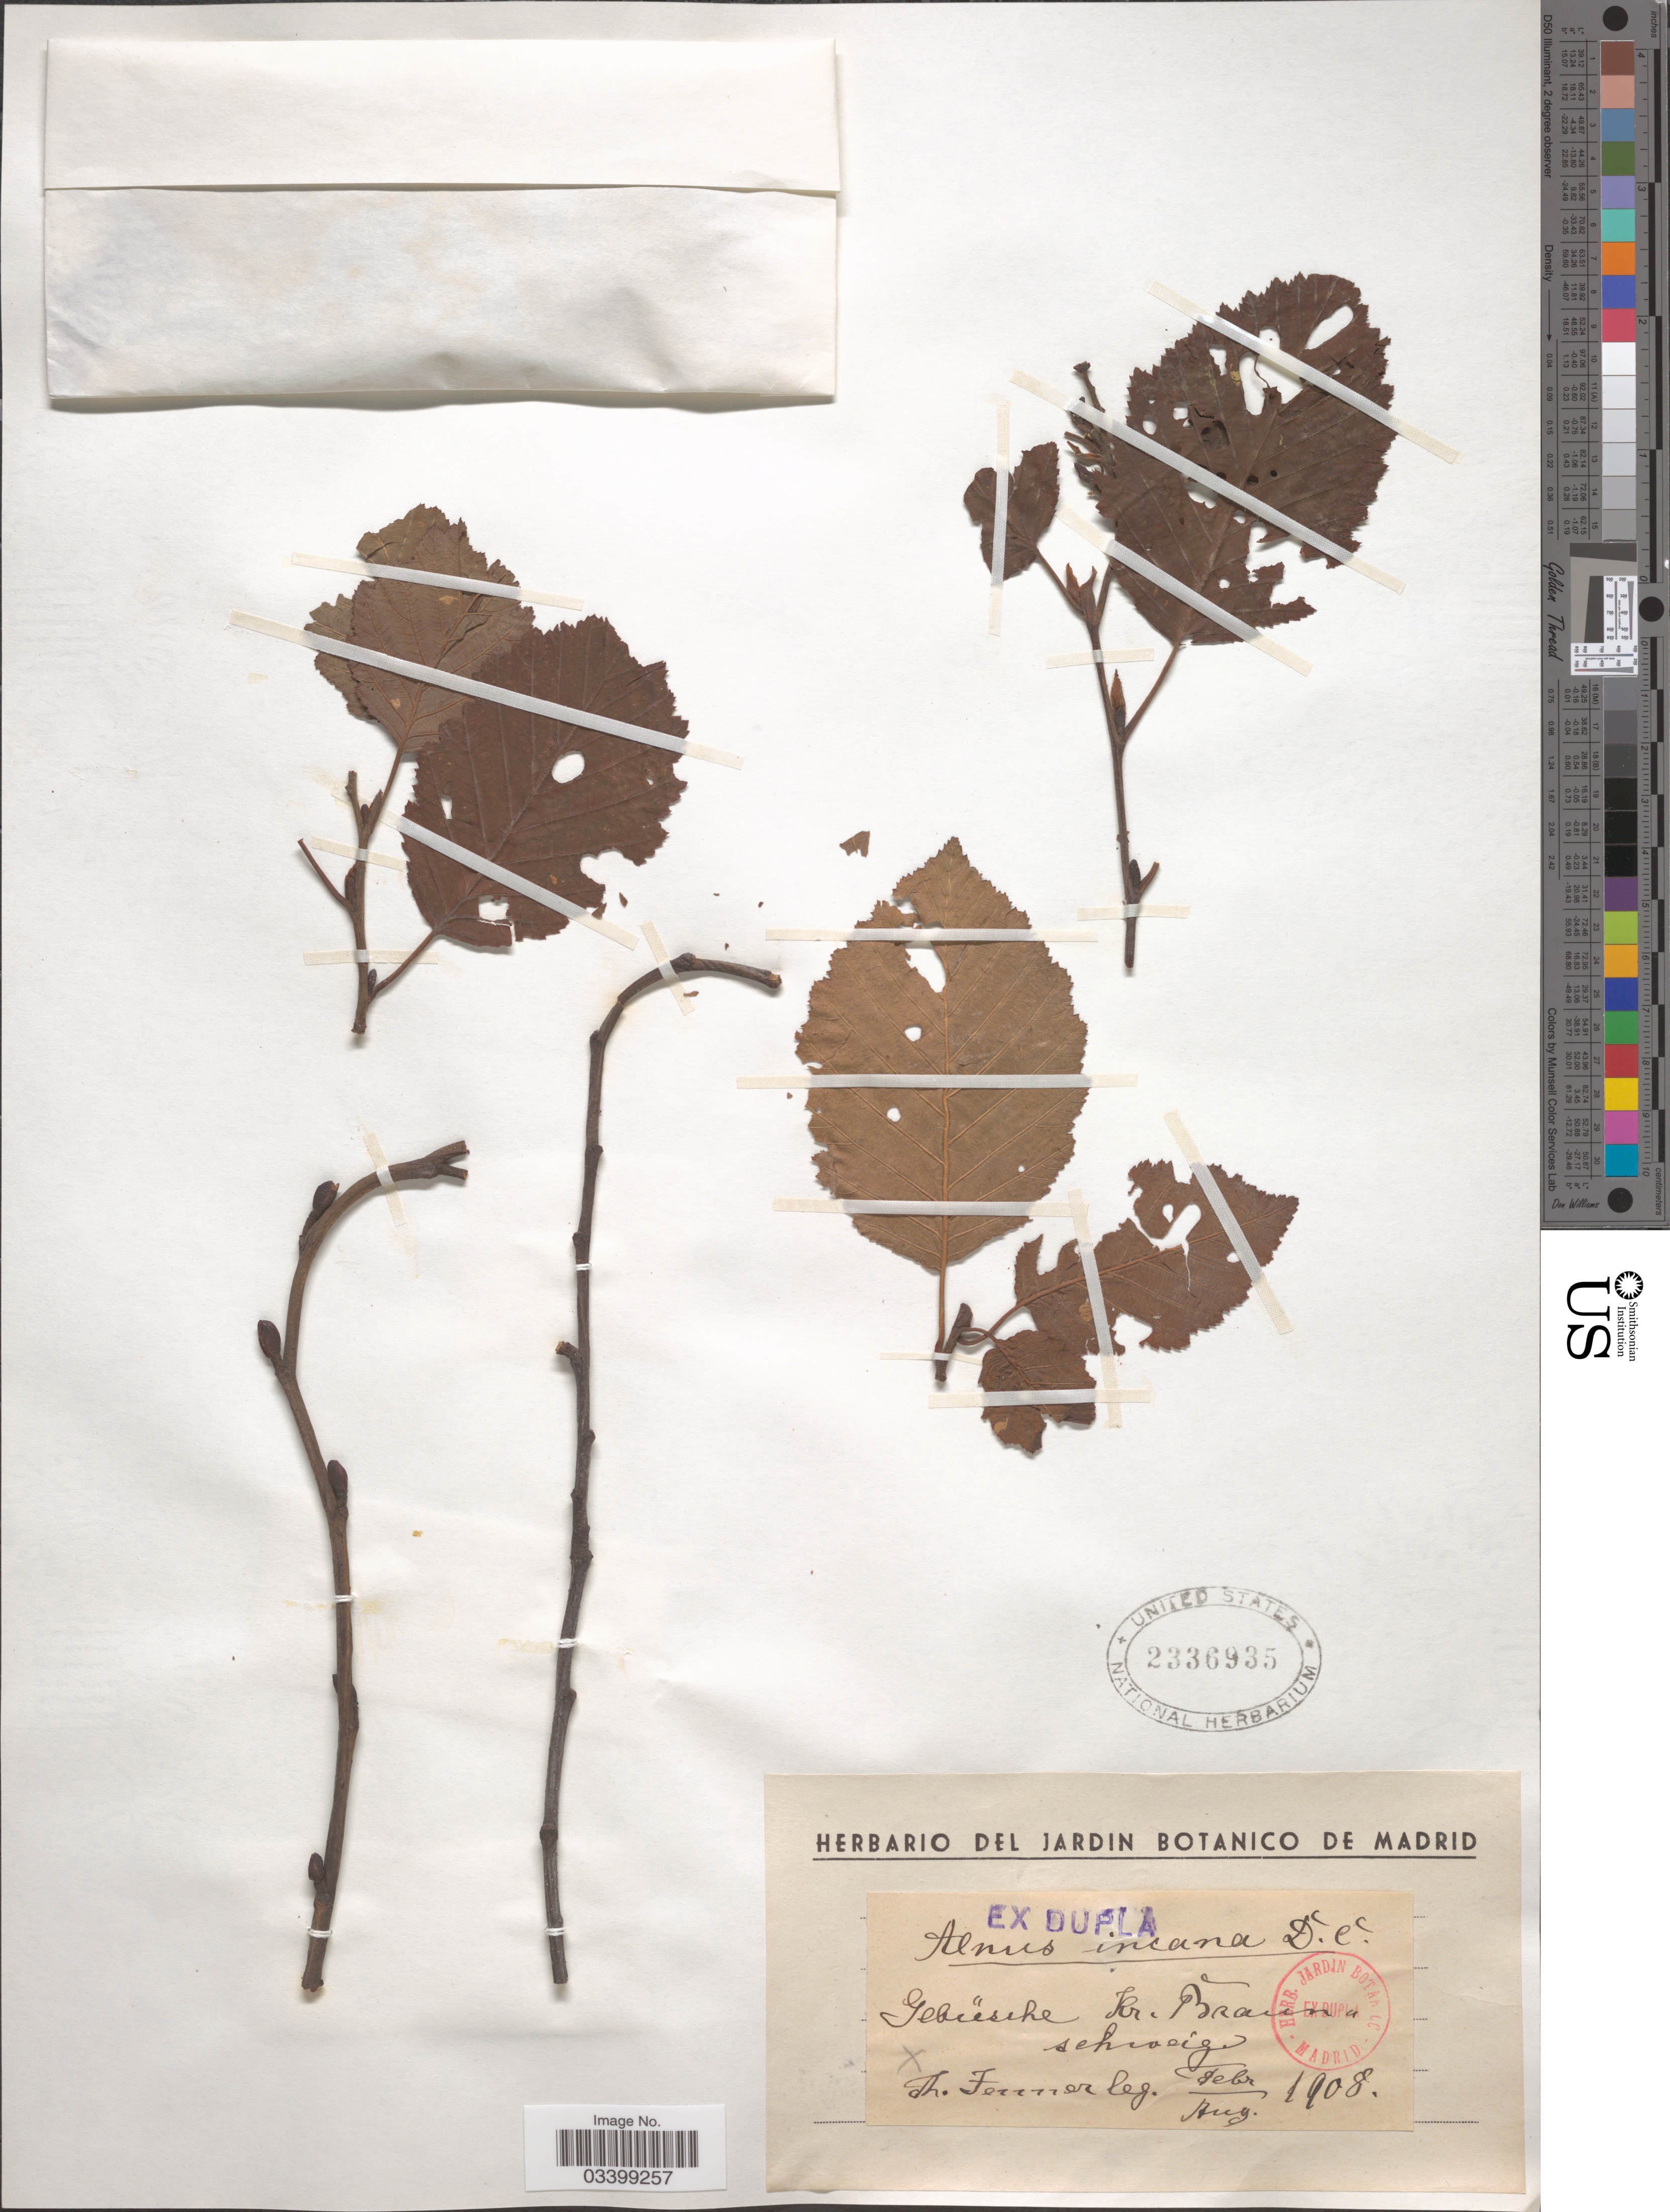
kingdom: Plantae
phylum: Tracheophyta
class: Magnoliopsida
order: Fagales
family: Betulaceae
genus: Alnus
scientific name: Alnus incana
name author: (L.) Moench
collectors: T. Fenner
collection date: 1908-02/1908-08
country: Switzerland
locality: Gebusche Kr. Braun u Schweiz.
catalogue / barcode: US 2336935